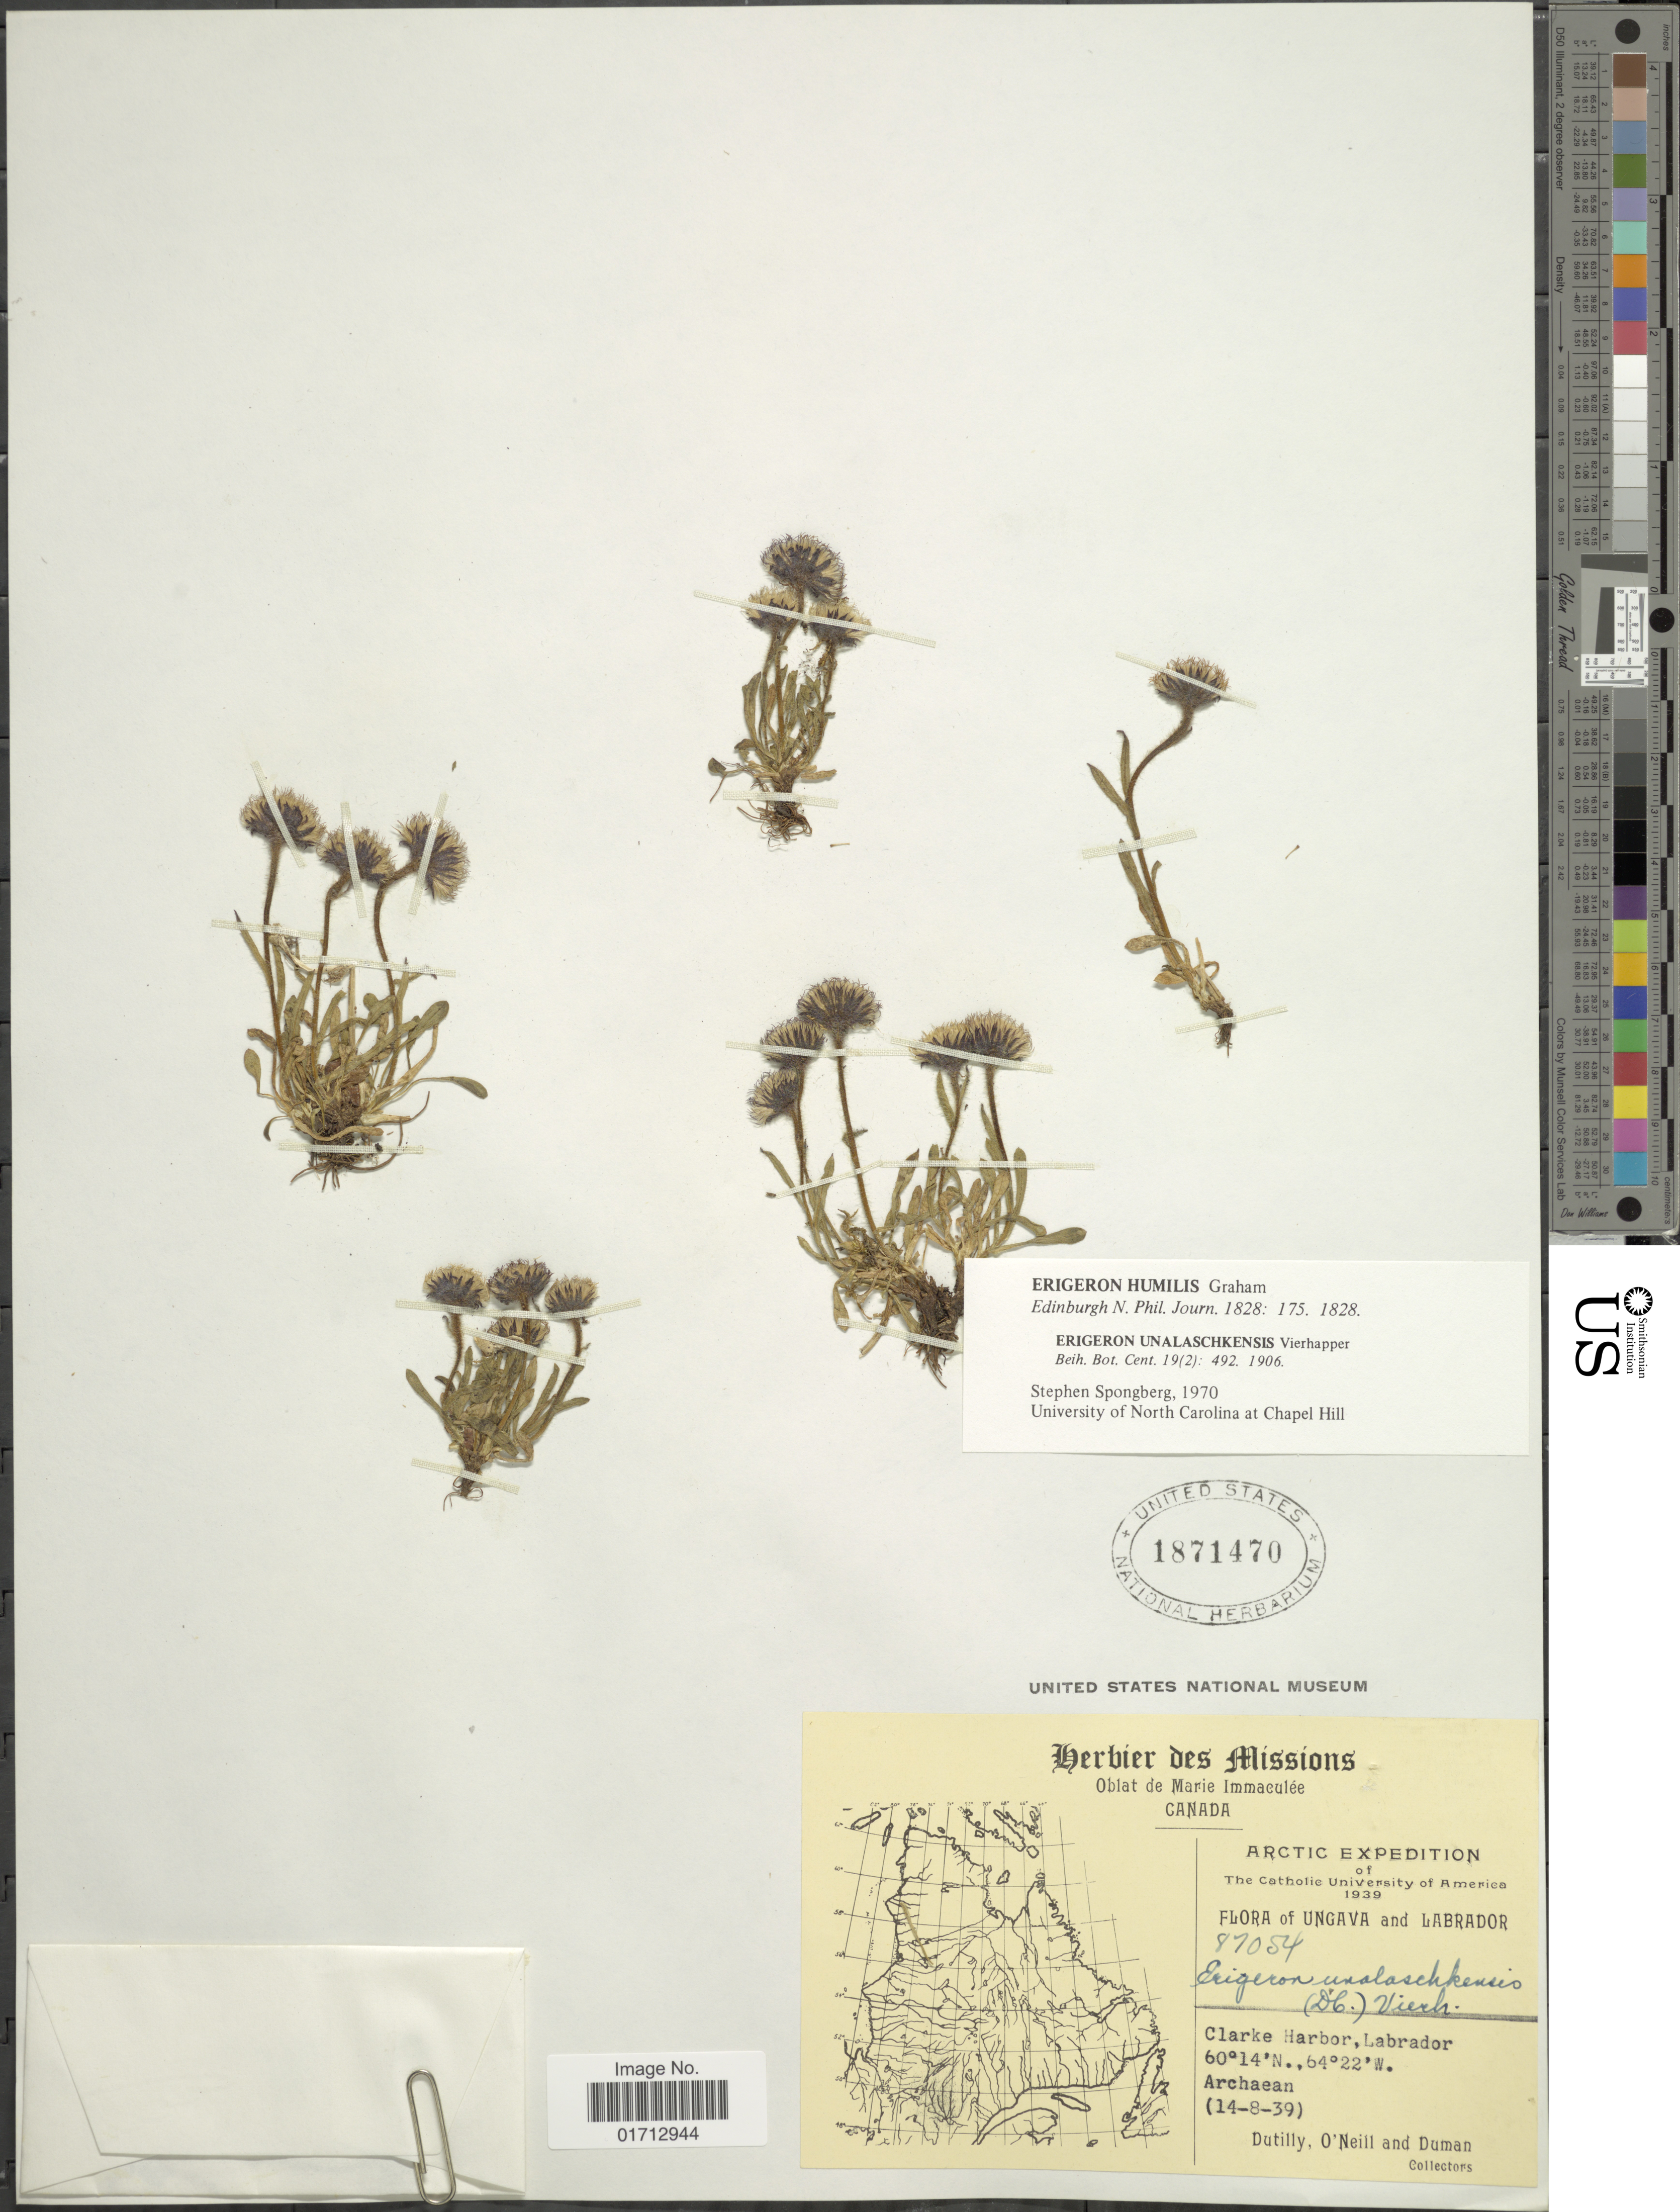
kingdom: Plantae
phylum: Tracheophyta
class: Magnoliopsida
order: Asterales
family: Asteraceae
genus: Erigeron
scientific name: Erigeron humilis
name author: Graham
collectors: -. Dutilly, -. O'Neill & -. Duman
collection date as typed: Transcribed d/m/y: 14/8/39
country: Canada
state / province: Newfoundland and Labrador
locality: Labrador, Clarke Harbor.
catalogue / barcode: US 1871470